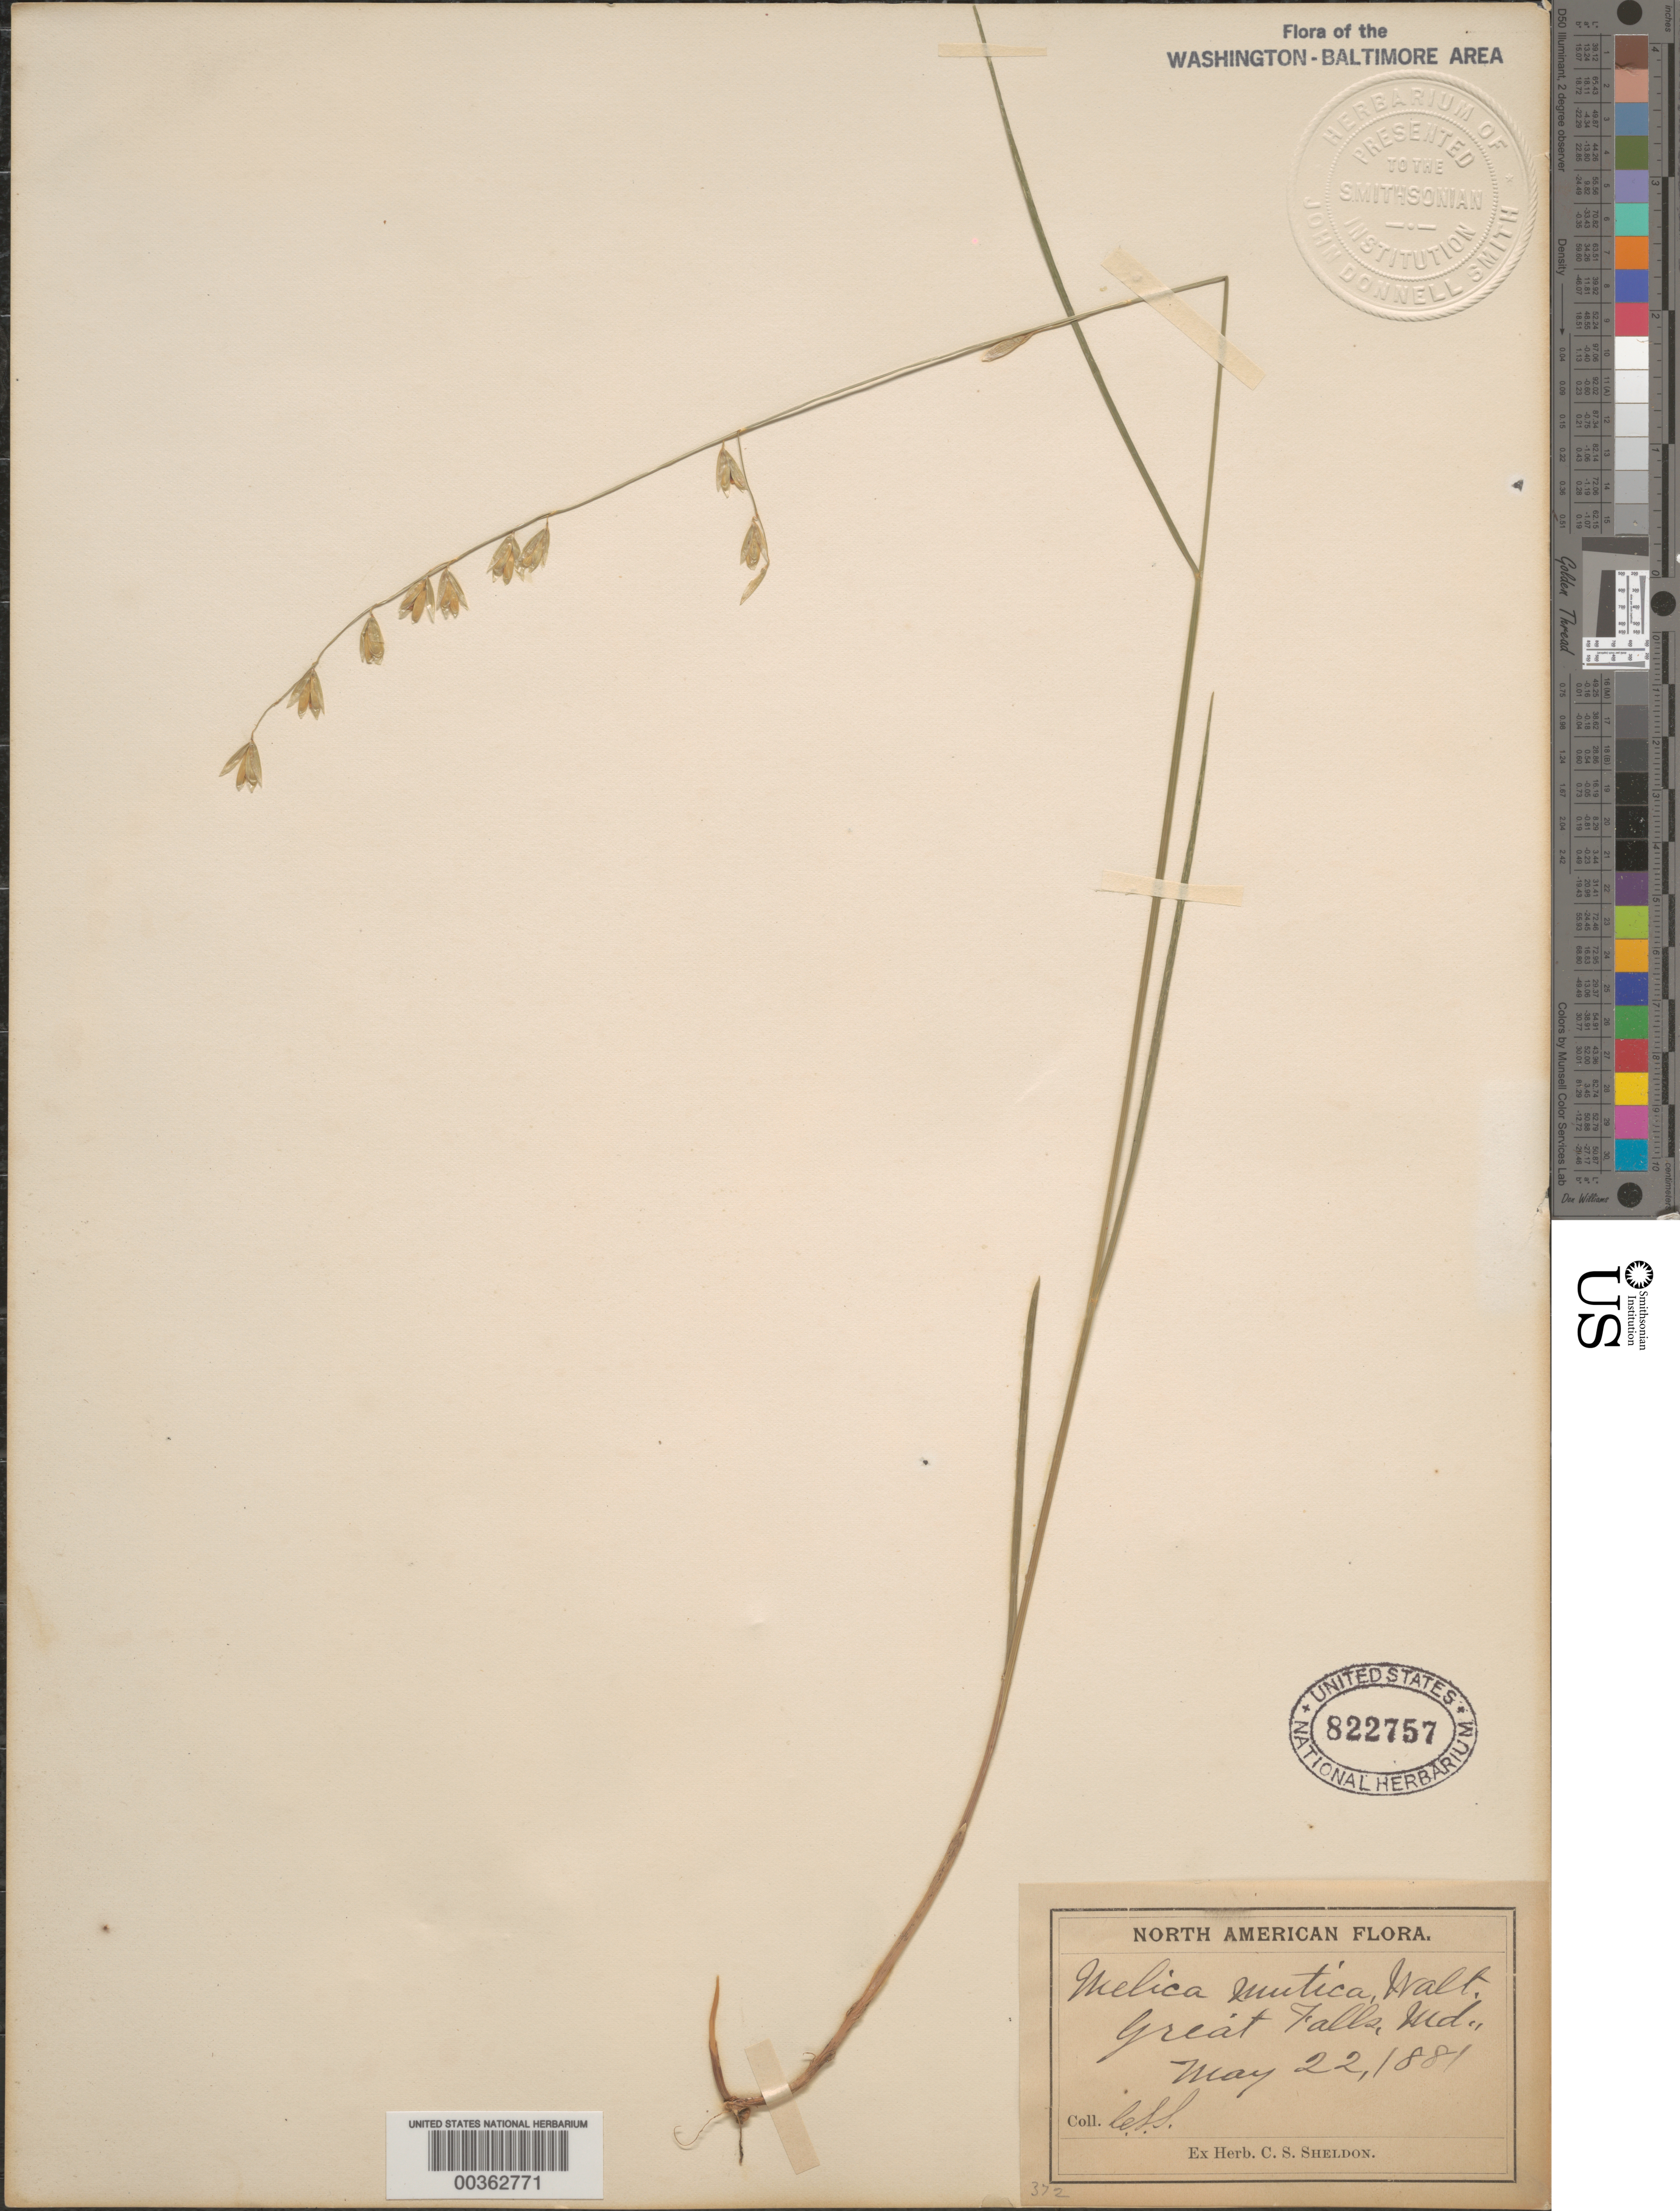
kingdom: Plantae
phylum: Tracheophyta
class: Liliopsida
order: Poales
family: Poaceae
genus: Melica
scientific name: Melica mutica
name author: Walter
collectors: C. S. Sheldon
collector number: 372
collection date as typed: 22 May 1881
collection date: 1881-05-22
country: United States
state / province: Maryland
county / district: Montgomery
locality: Great Falls C. & O. Canal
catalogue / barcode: US 822757